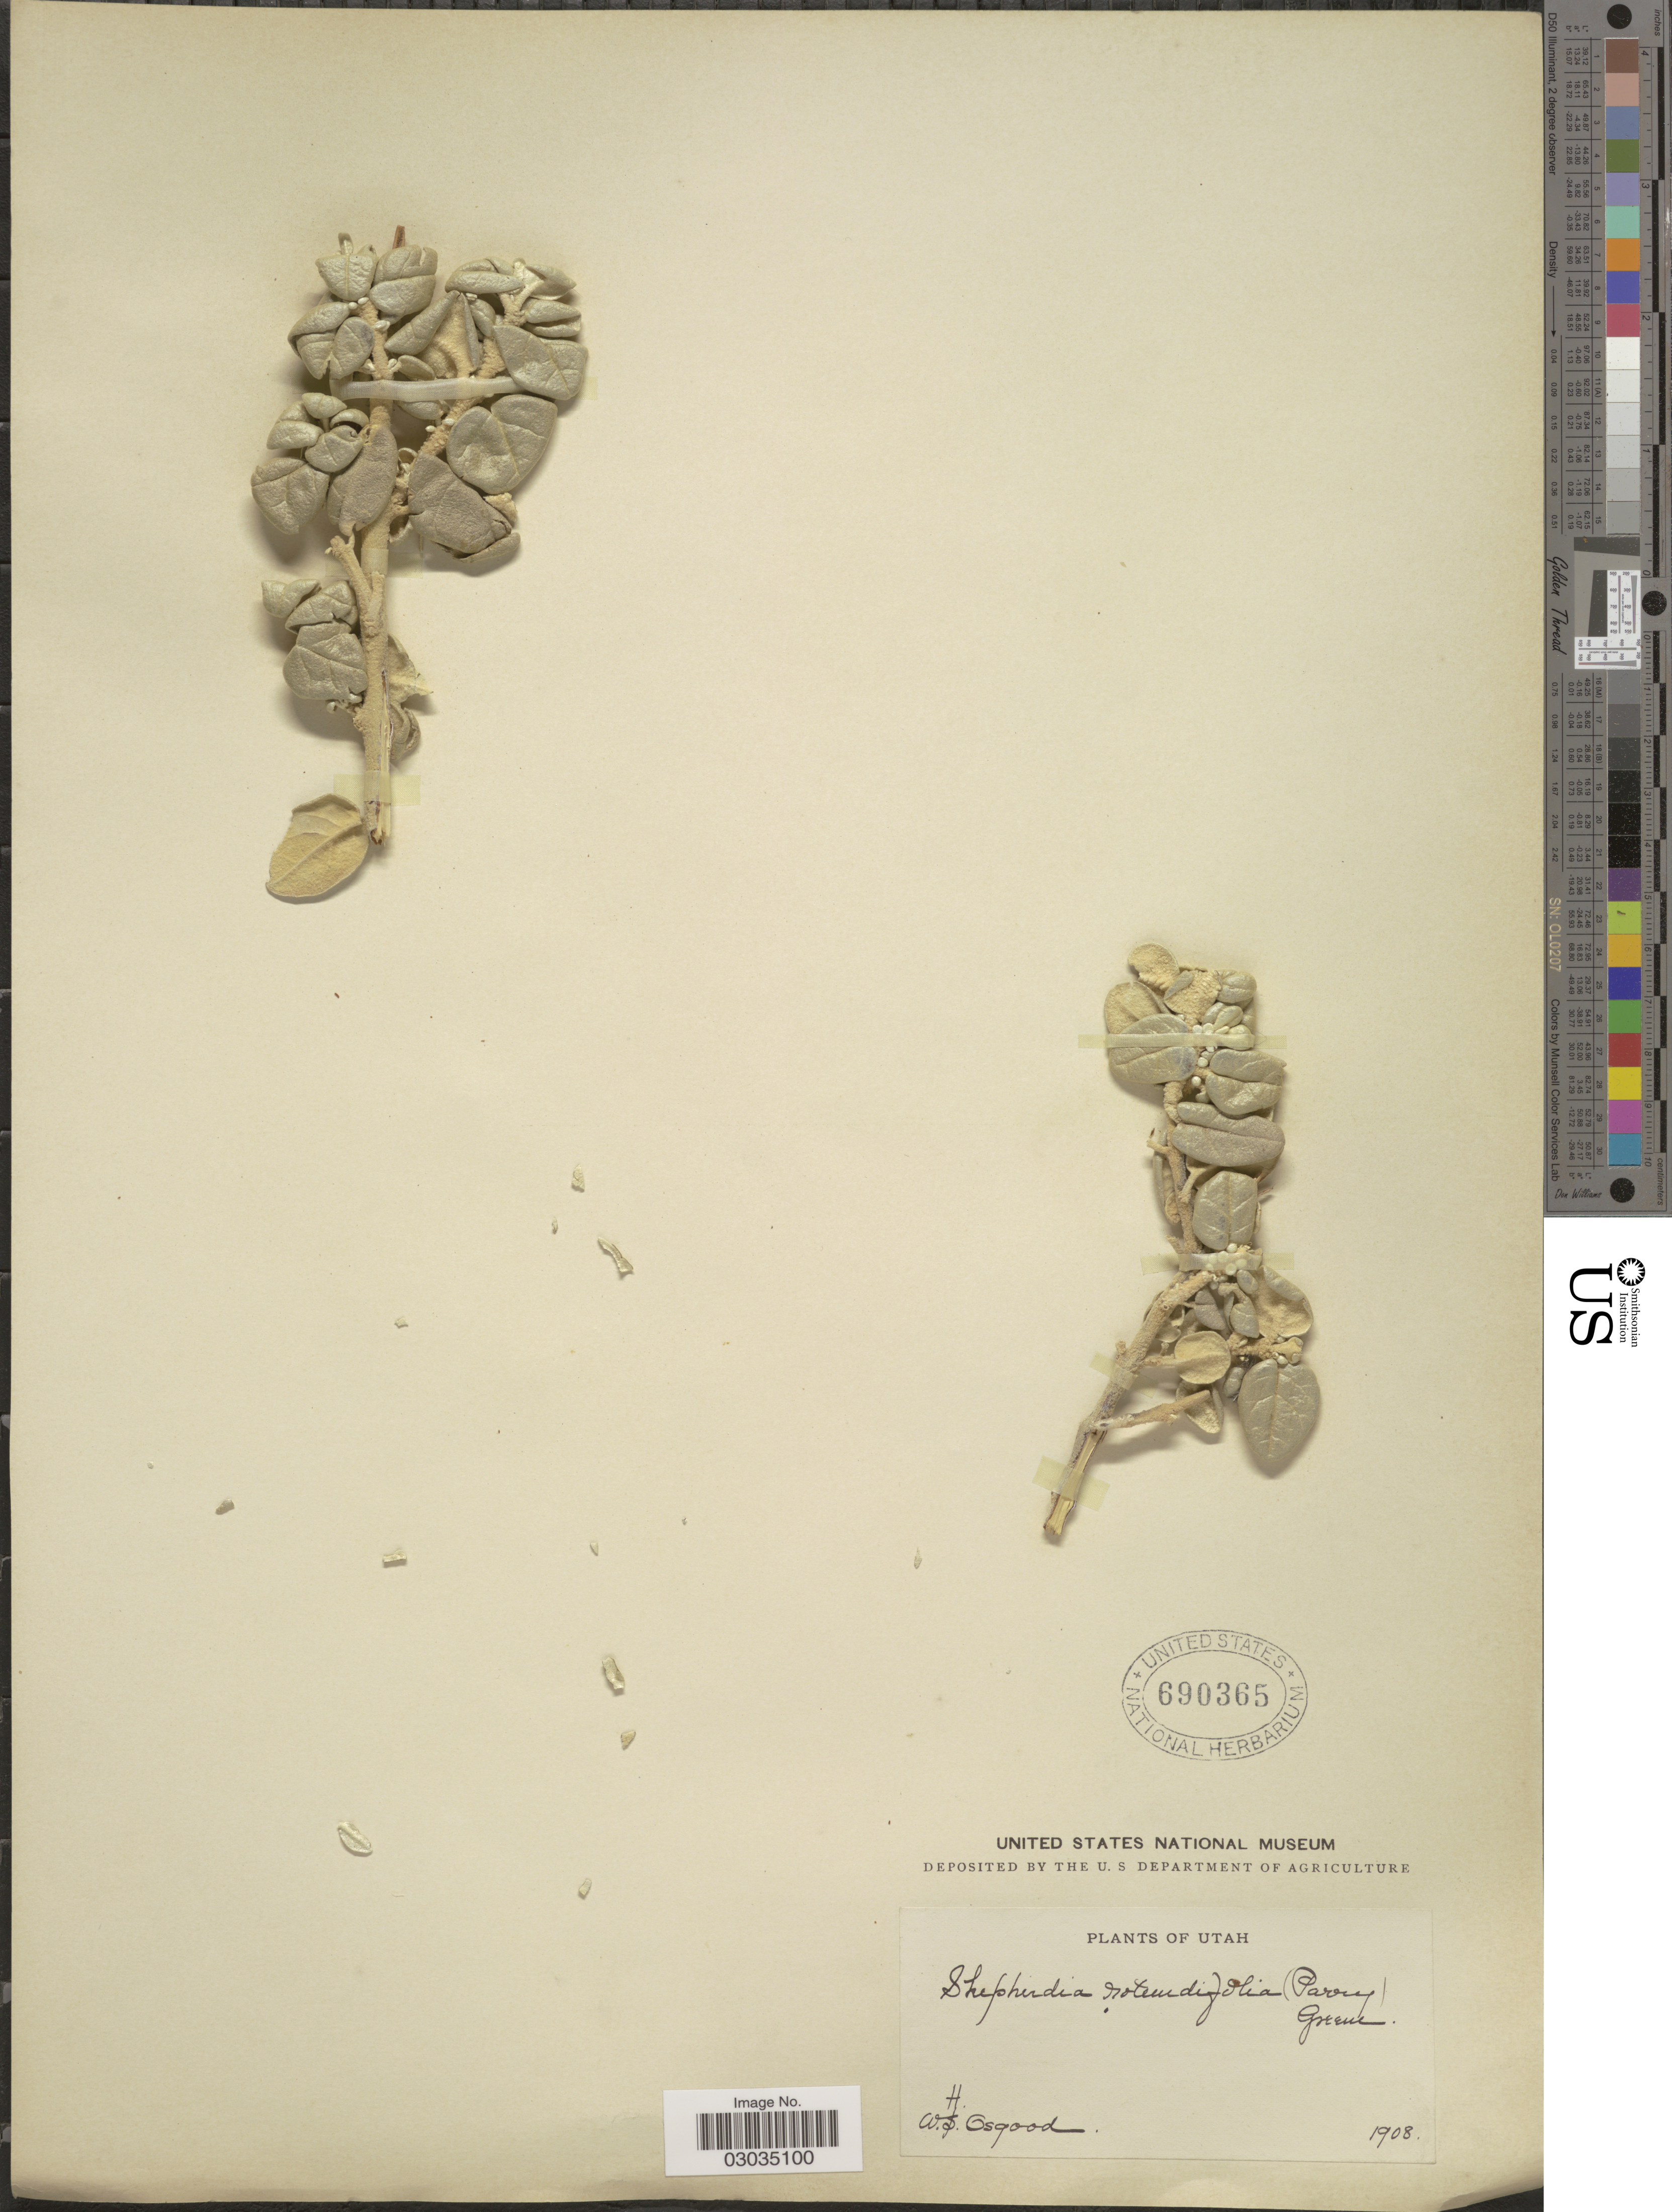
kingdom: Plantae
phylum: Tracheophyta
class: Magnoliopsida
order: Rosales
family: Elaeagnaceae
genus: Shepherdia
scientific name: Shepherdia rotundifolia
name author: Parry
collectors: W. Osgood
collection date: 1908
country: United States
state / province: Utah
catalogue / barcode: US 690365